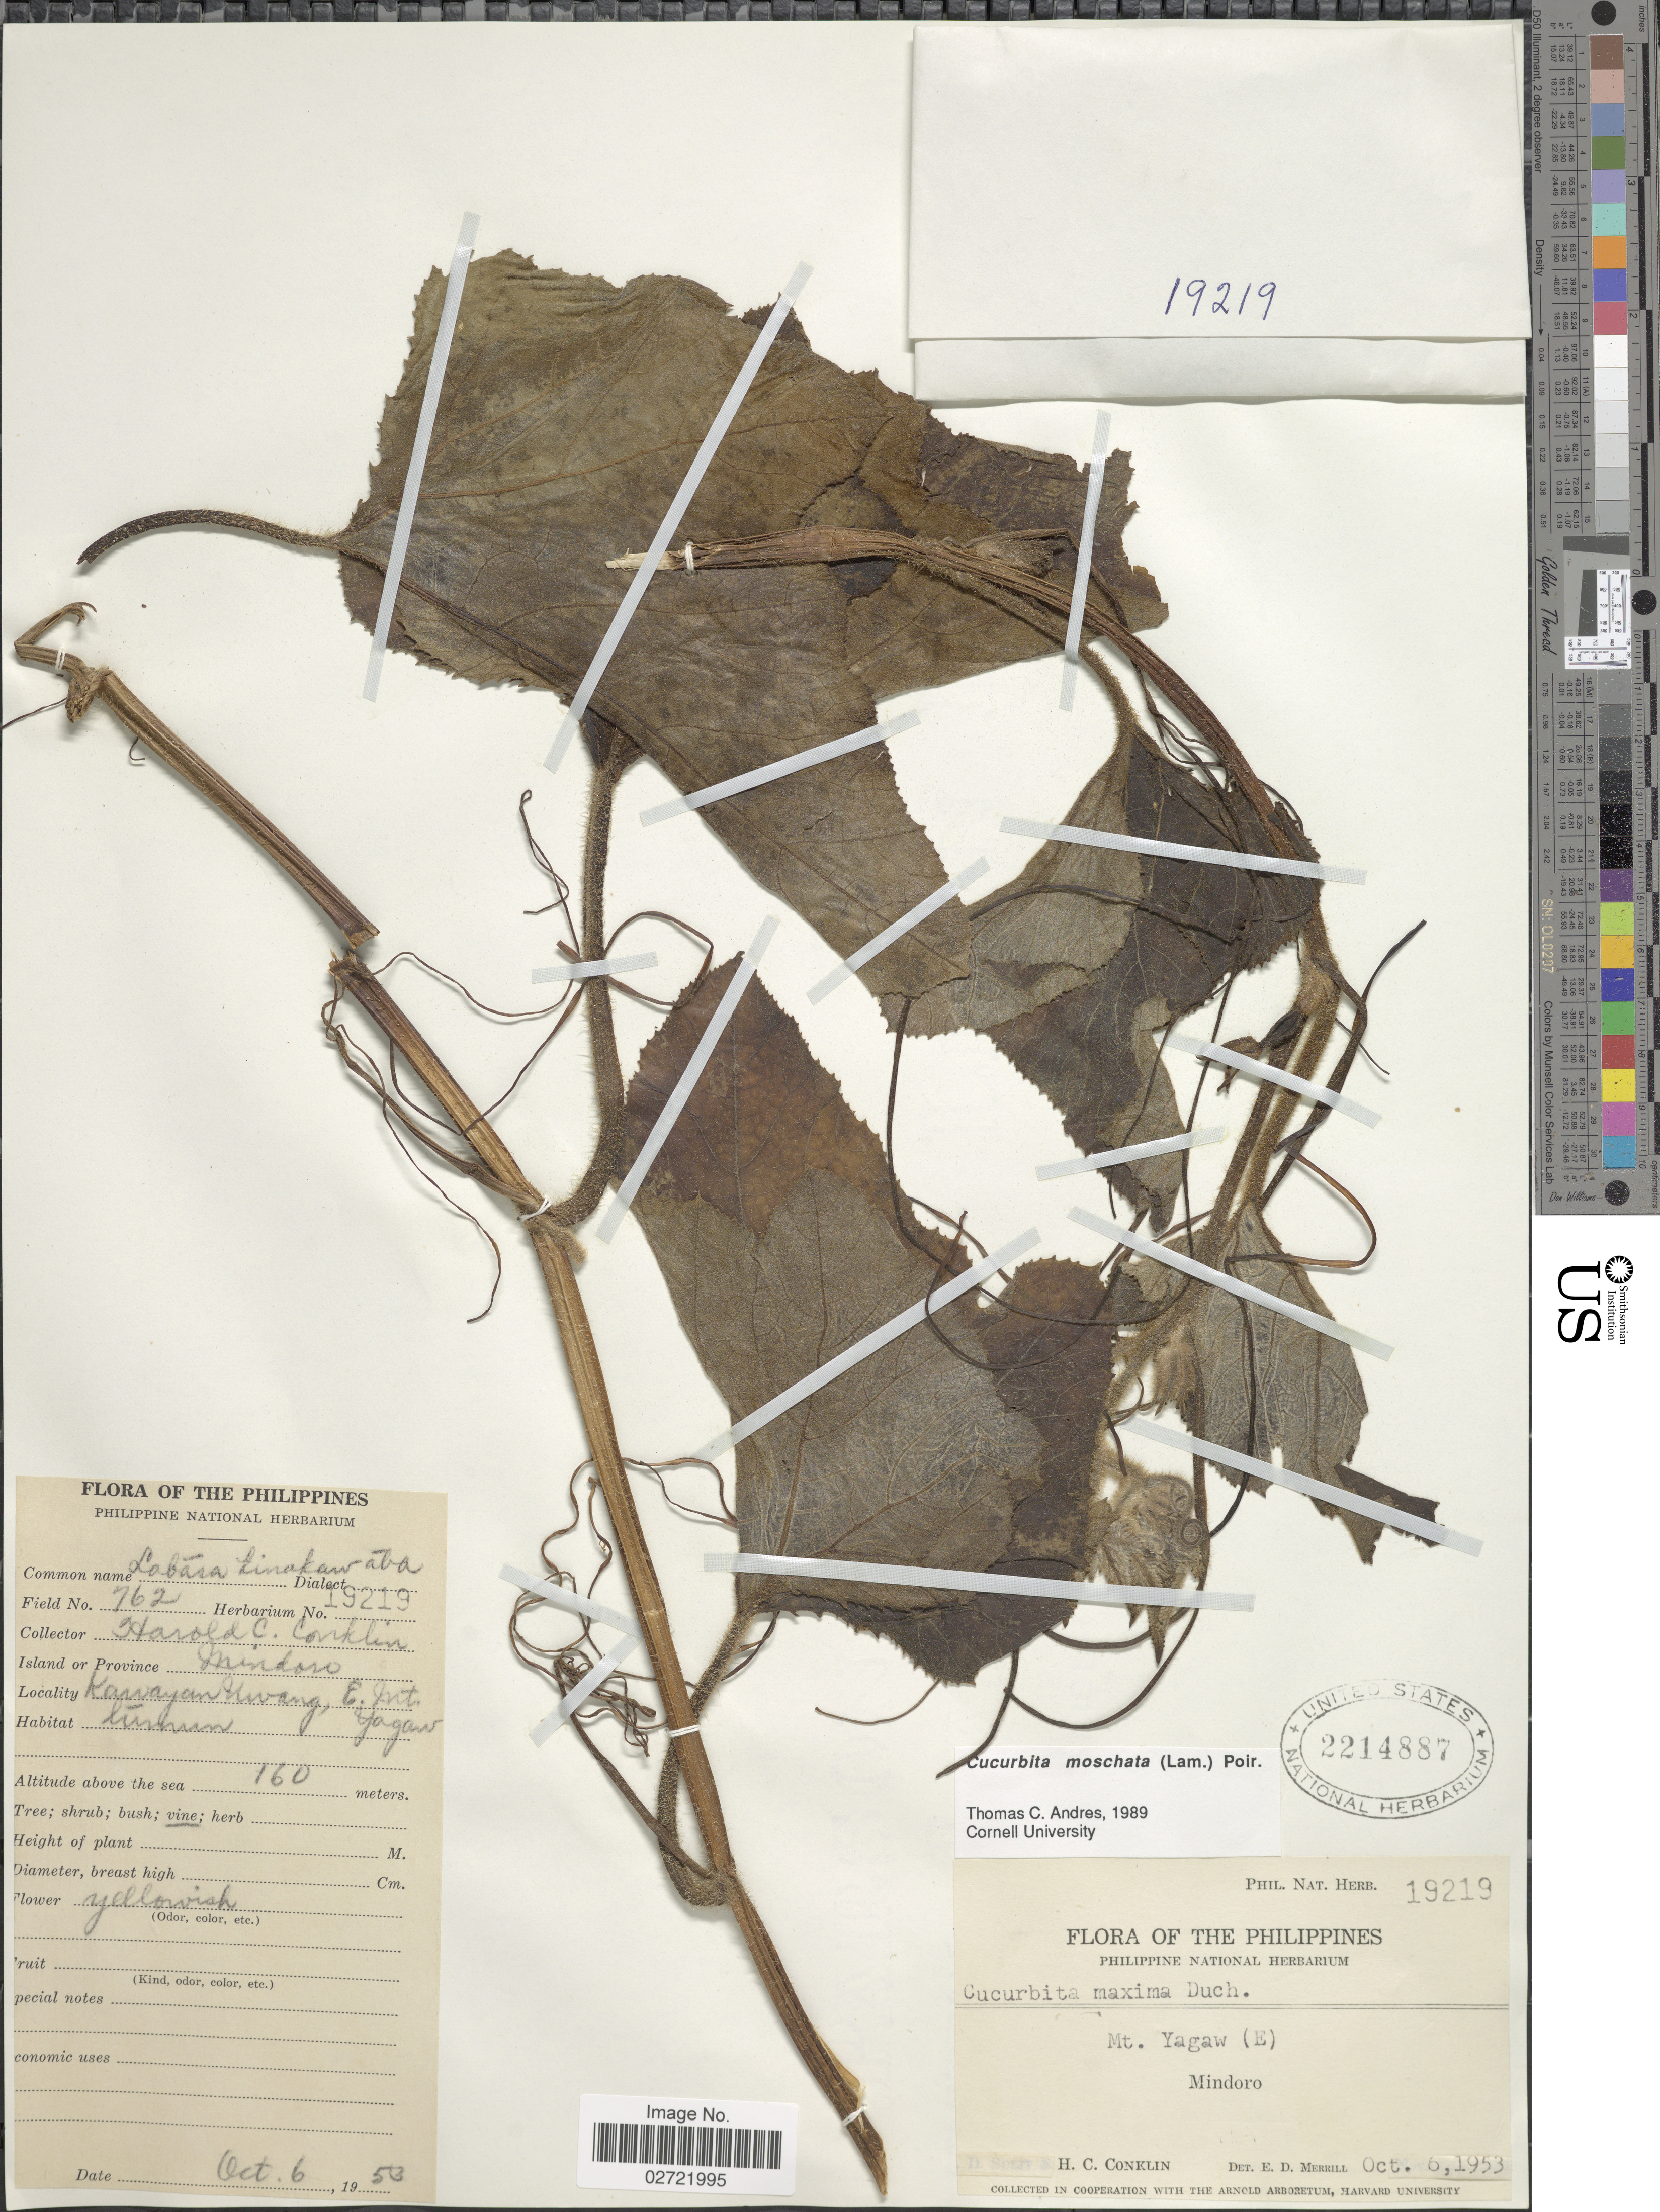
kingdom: Plantae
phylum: Tracheophyta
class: Magnoliopsida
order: Cucurbitales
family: Cucurbitaceae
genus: Cucurbita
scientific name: Cucurbita moschata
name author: (Duch.) Poir.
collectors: H. Conklin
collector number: Phil. Nat. Herb. 19219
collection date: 1953-10-06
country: Philippines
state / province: Mimaropa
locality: Mt Yagaw (E), Mindoro, Kawayan uwang, E. Int Yagaw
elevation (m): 160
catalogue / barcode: US 2214887